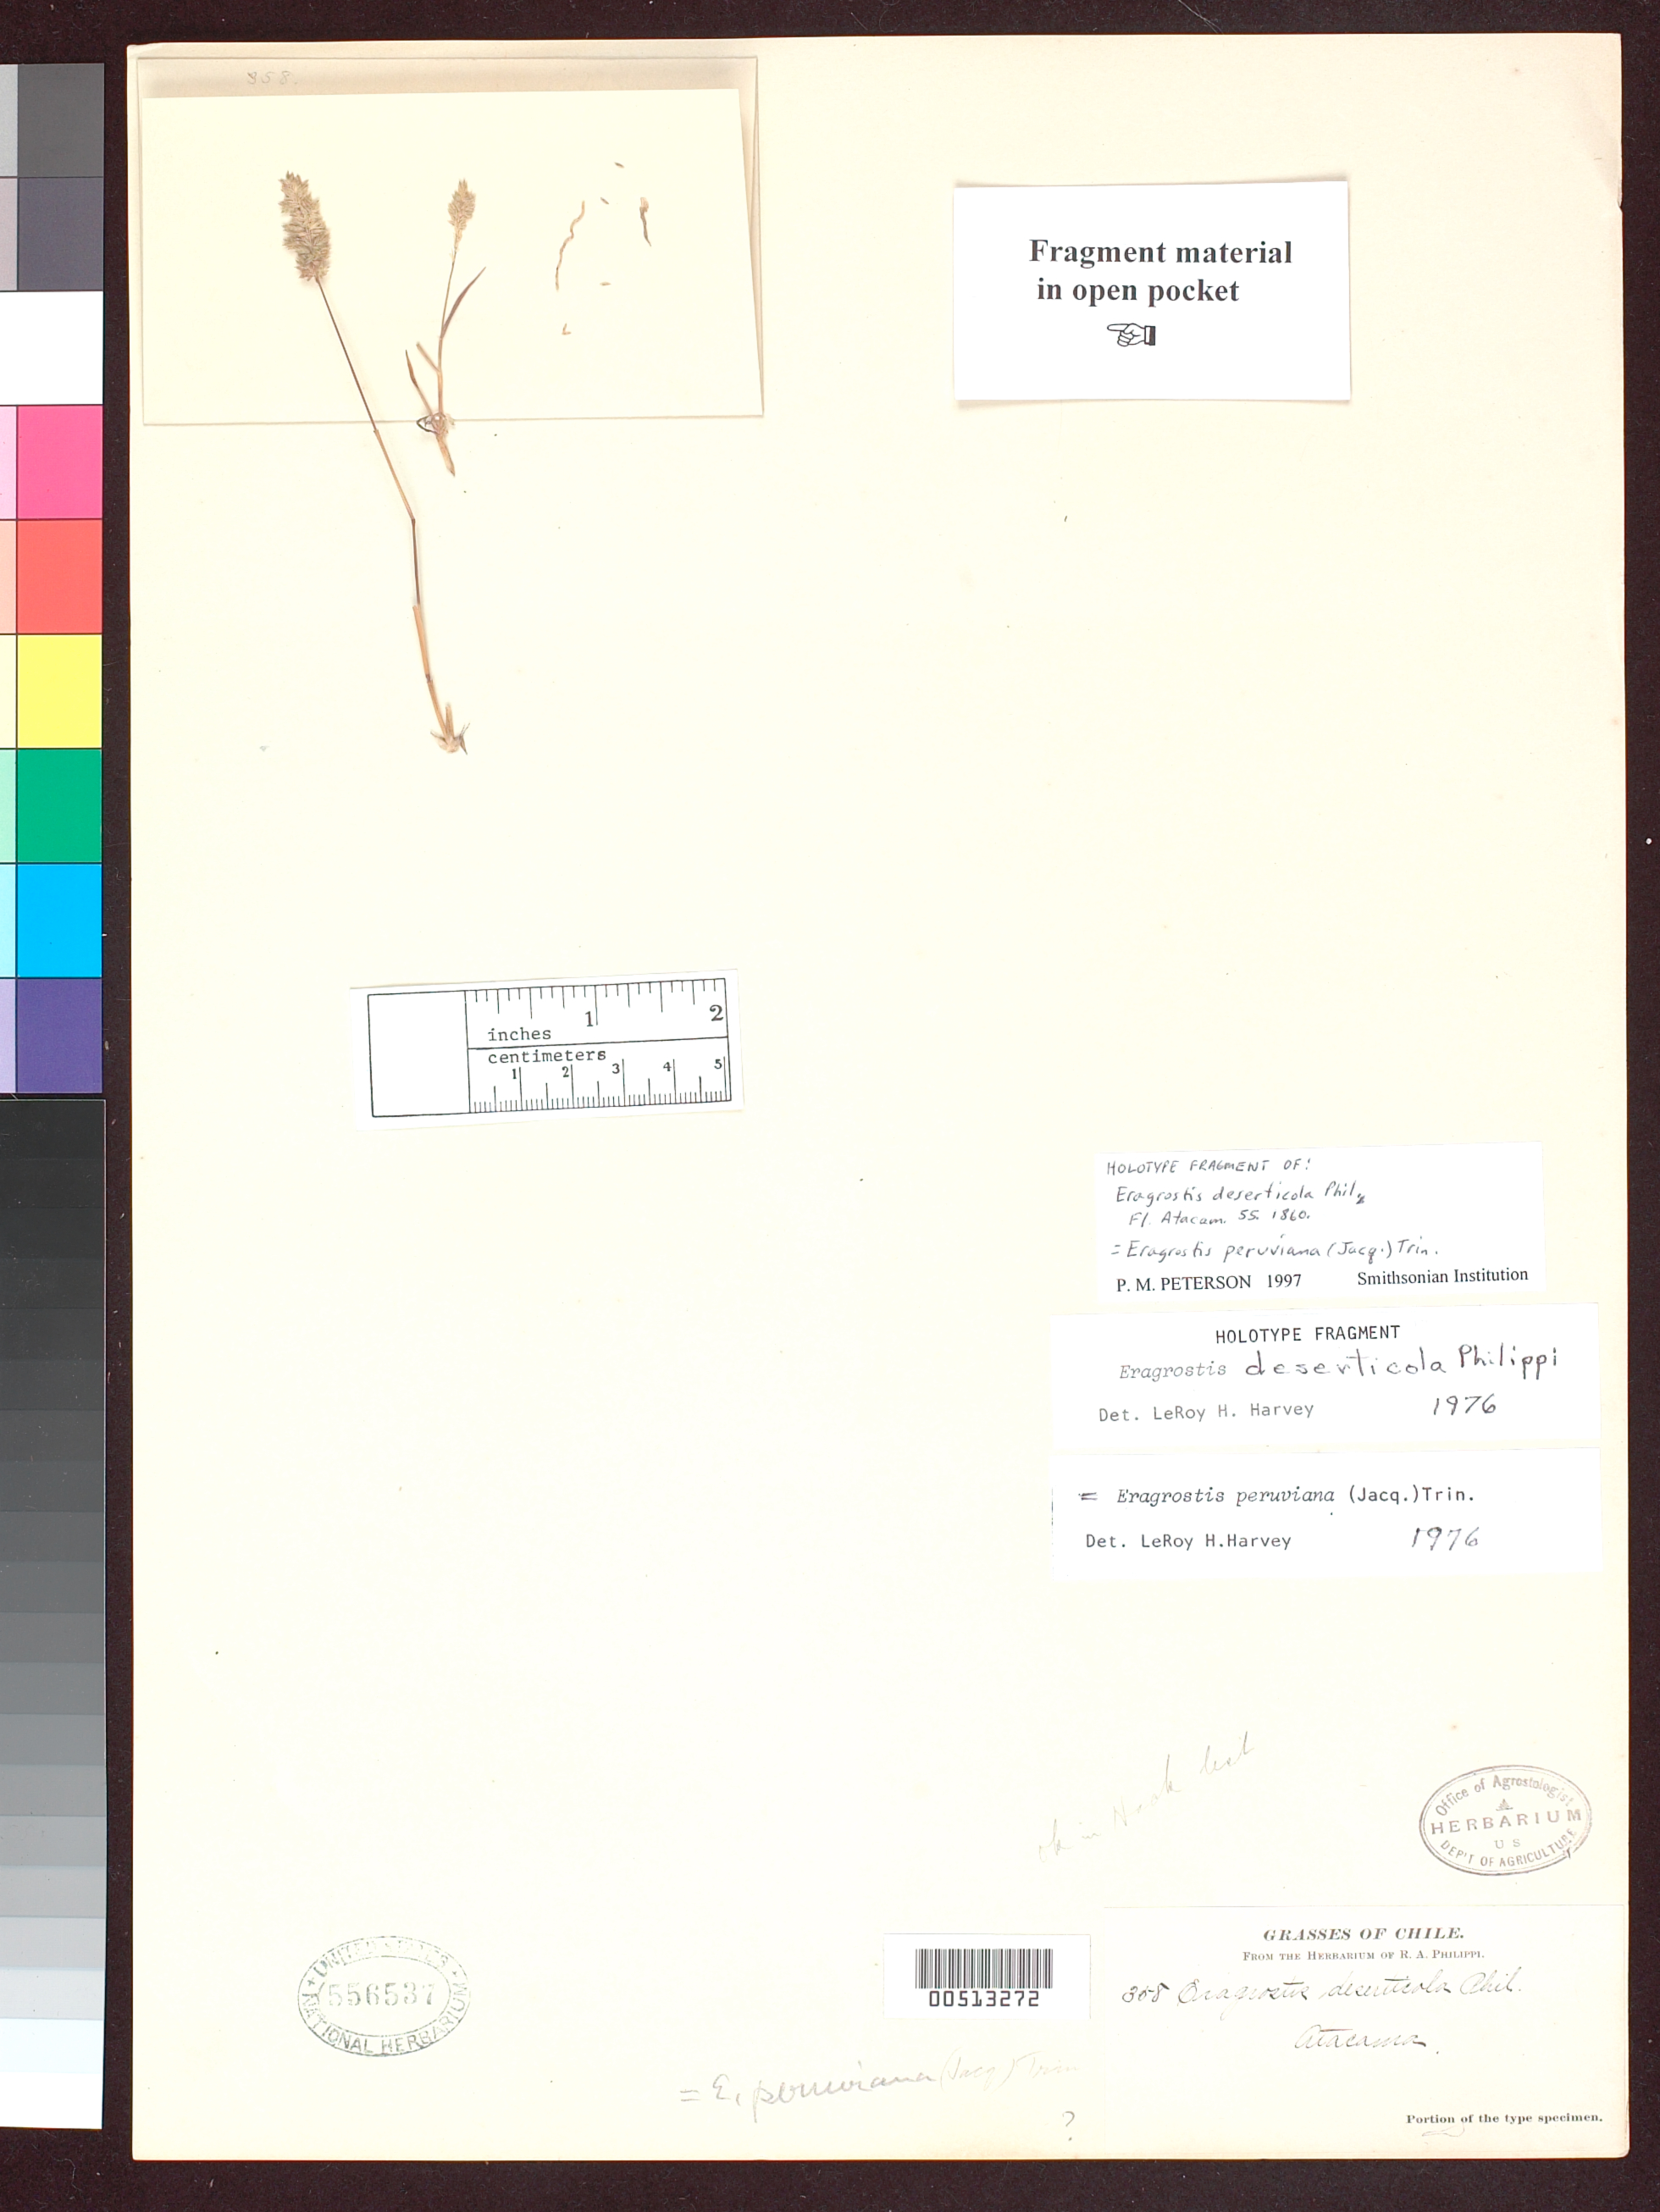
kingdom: Plantae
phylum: Tracheophyta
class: Liliopsida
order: Poales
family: Poaceae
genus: Eragrostis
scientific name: Eragrostis deserticola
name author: Phil.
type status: Type Fragment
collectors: R. A. Philippi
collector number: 658 or 608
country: Chile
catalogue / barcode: US 556537